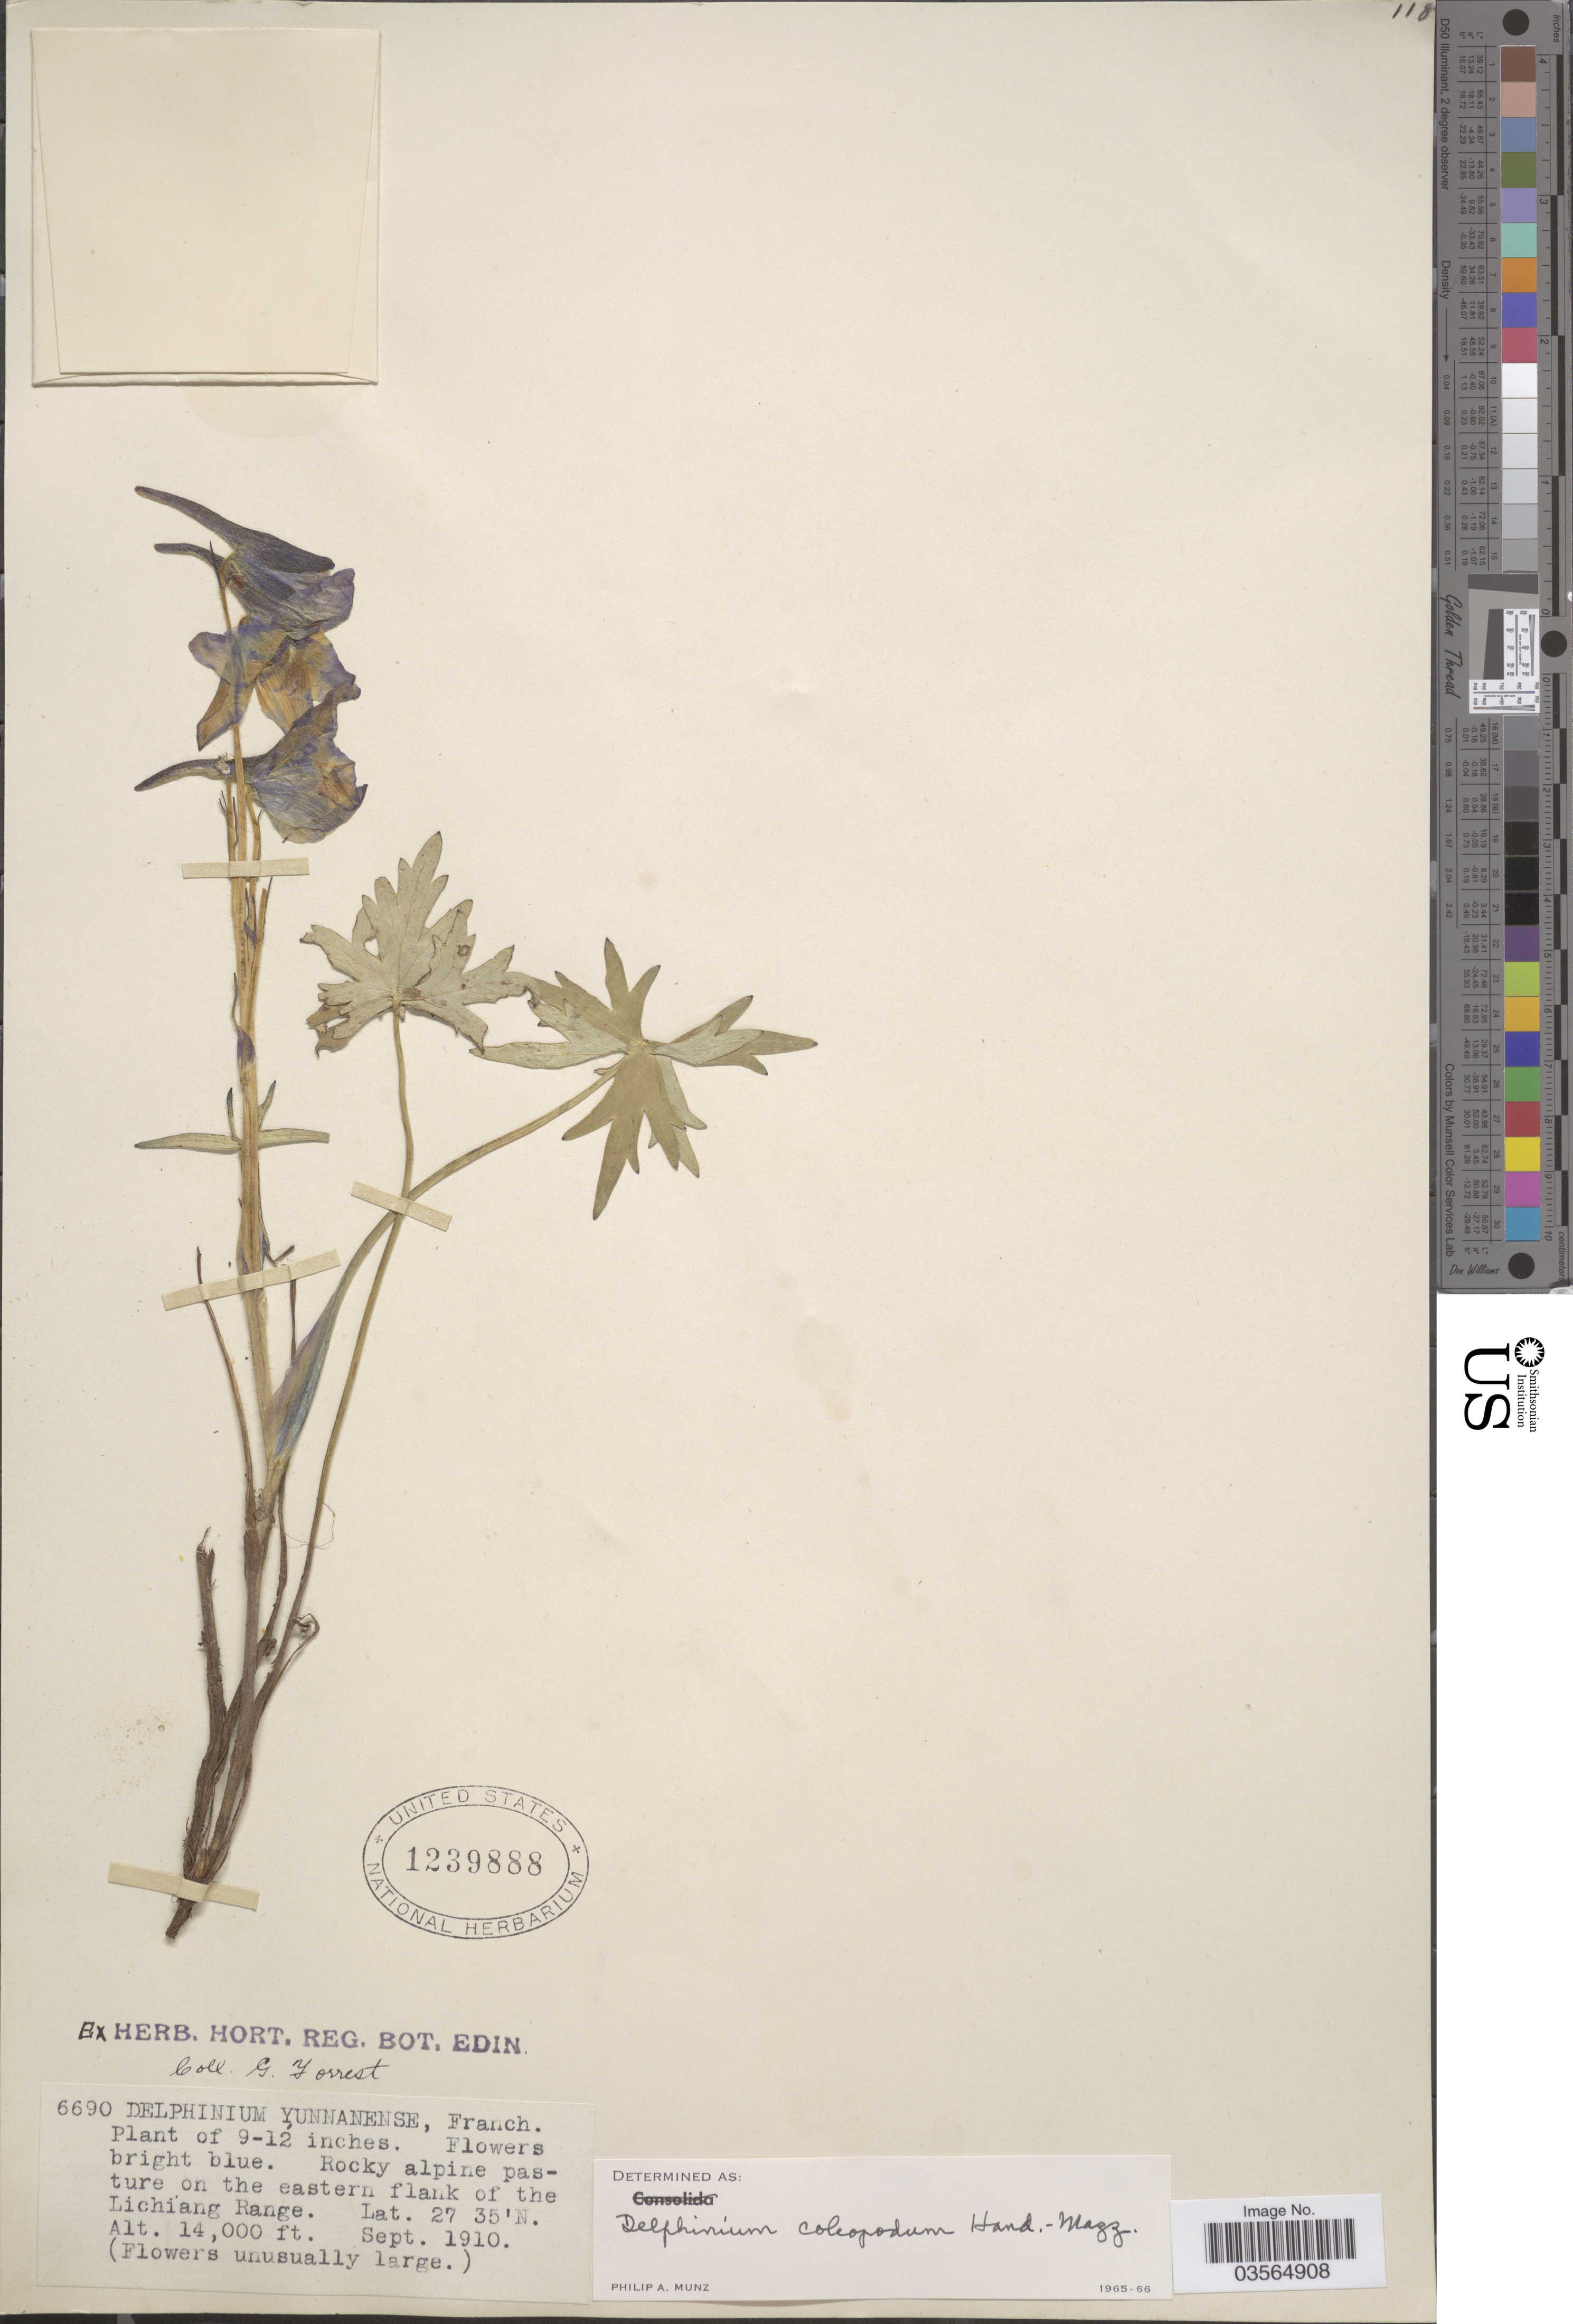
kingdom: Plantae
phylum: Tracheophyta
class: Magnoliopsida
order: Ranunculales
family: Ranunculaceae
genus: Delphinium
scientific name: Delphinium coleopodum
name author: Hand.-Mazz.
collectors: G. Forrest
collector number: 6690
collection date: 1910-09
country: China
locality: Eastern flank of the Lichiang Range.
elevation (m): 4267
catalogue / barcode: US 1239888